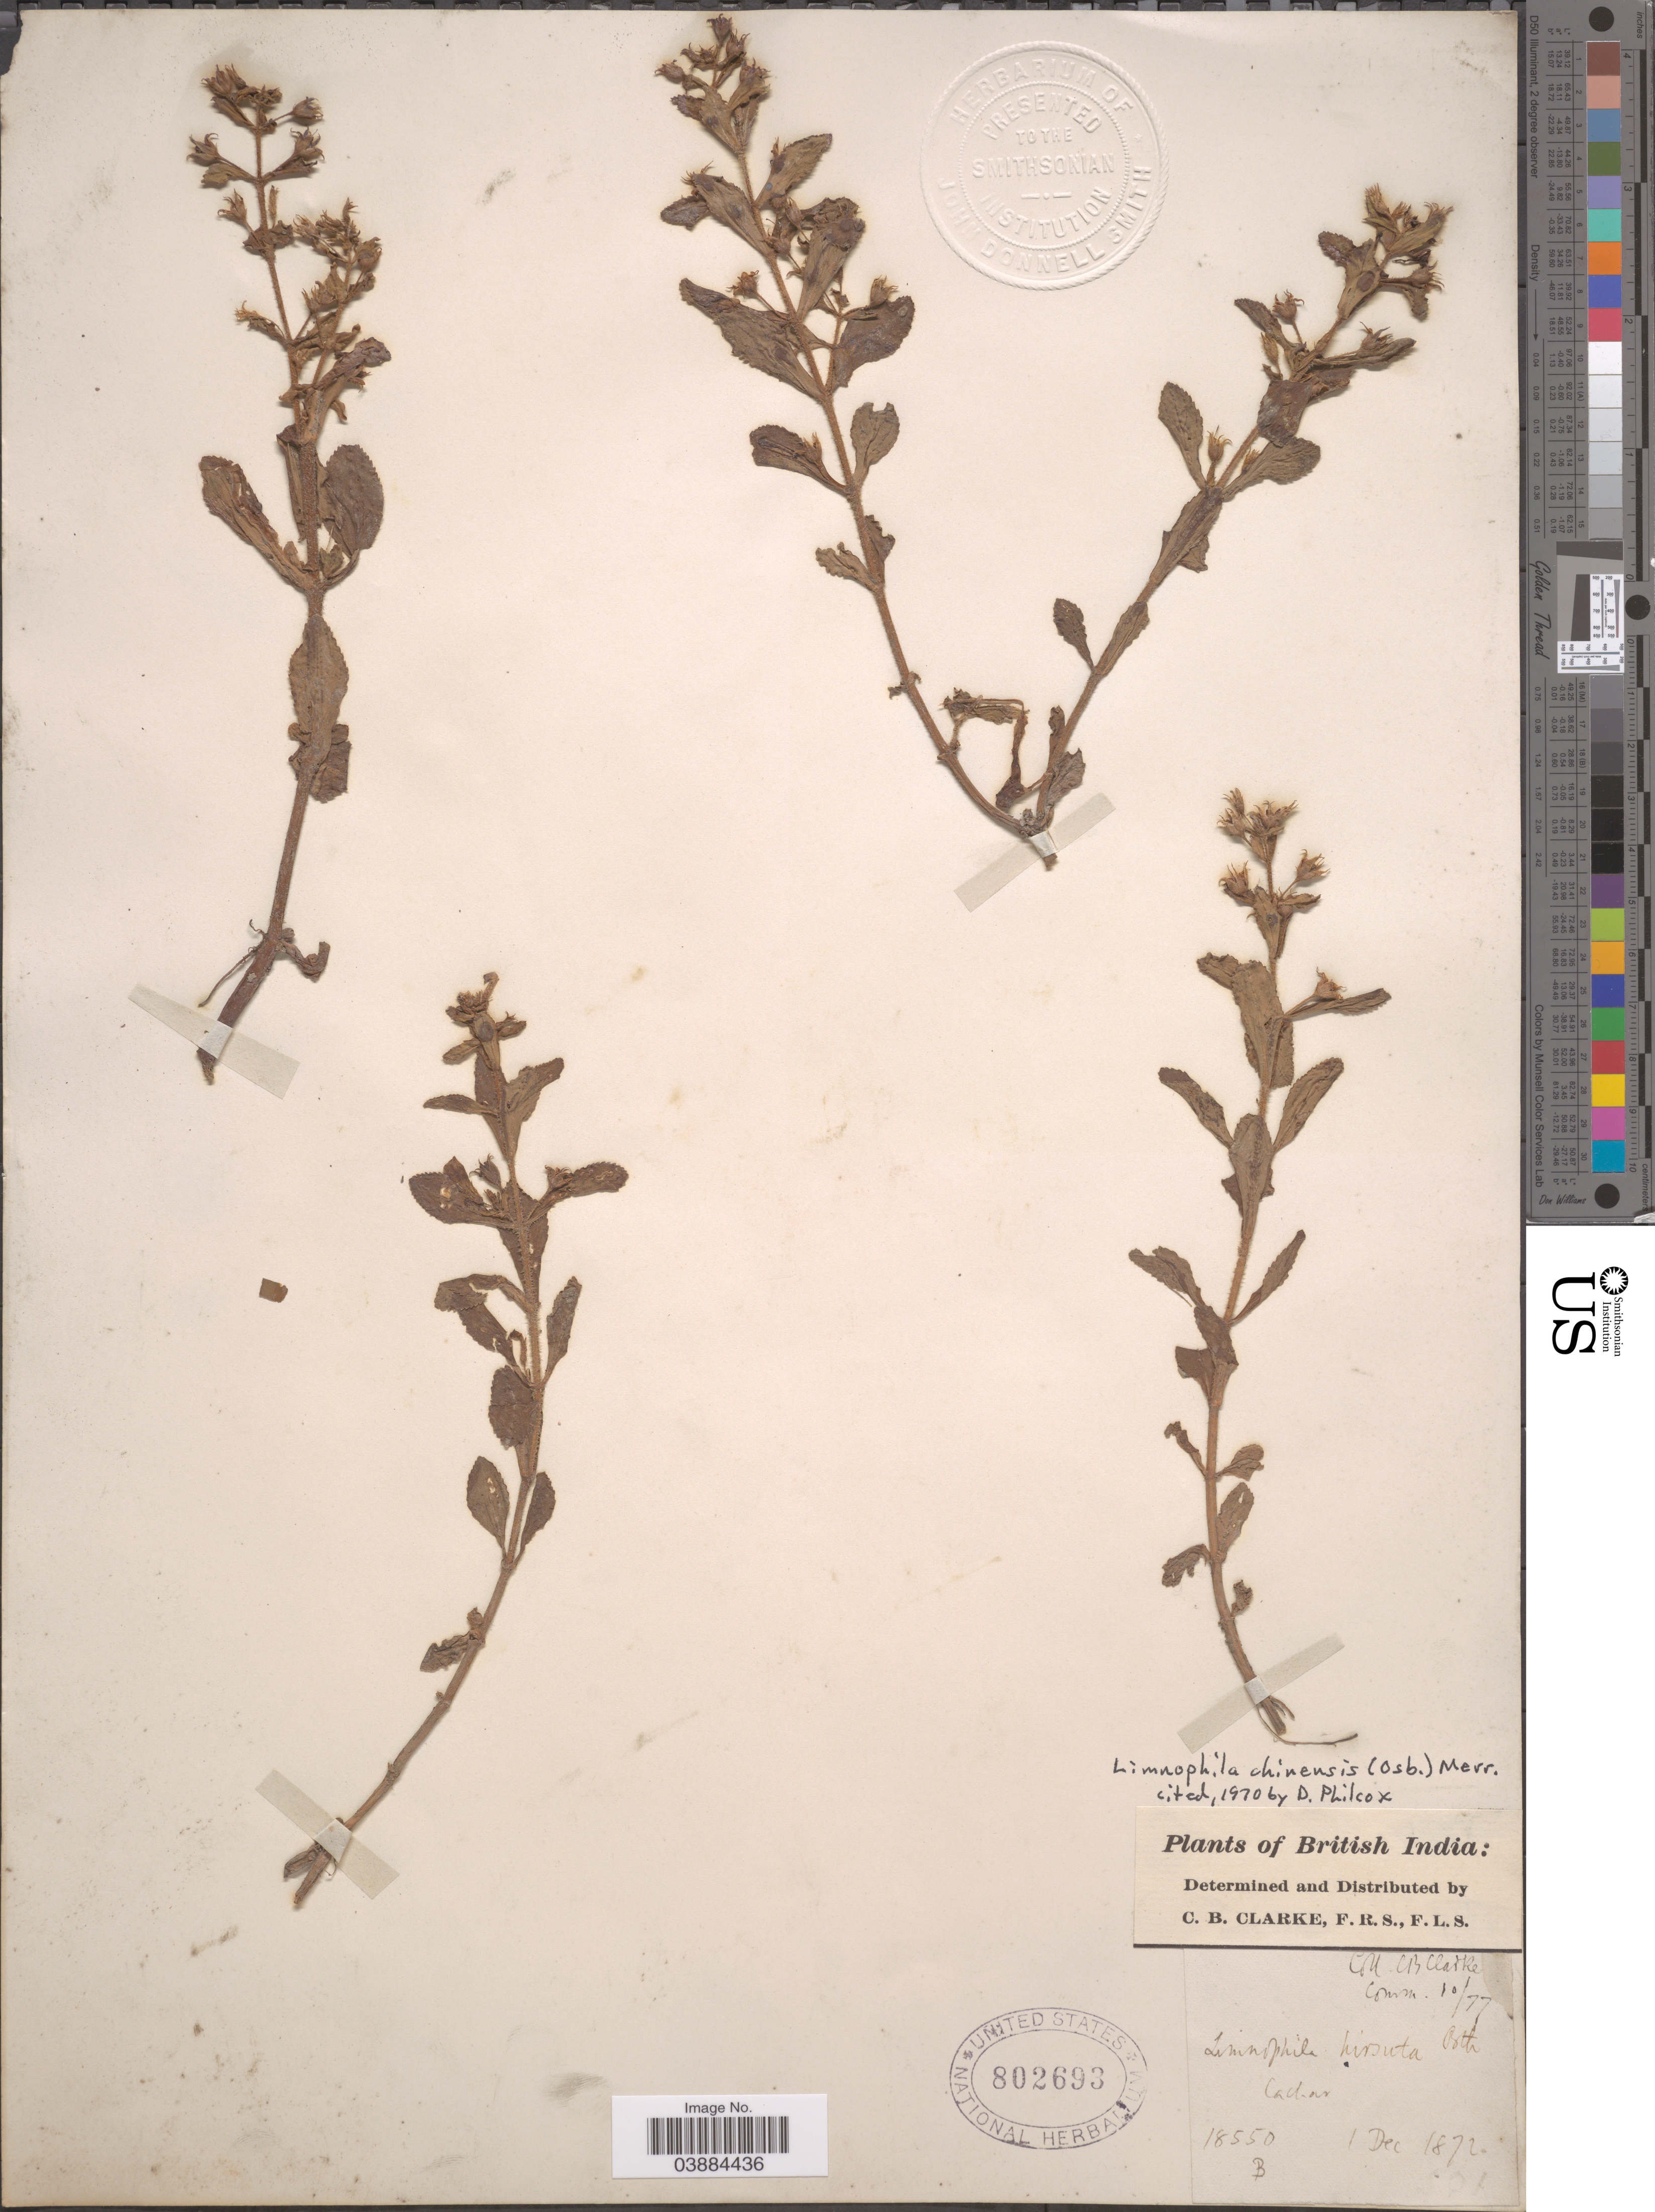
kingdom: Plantae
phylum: Tracheophyta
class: Magnoliopsida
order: Lamiales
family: Plantaginaceae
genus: Limnophila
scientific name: Limnophila chinensis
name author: (Osbeck) Merr.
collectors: C. B. Clarke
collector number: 18550 B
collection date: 1872-12-01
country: India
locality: British India. Achar.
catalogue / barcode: US 802693